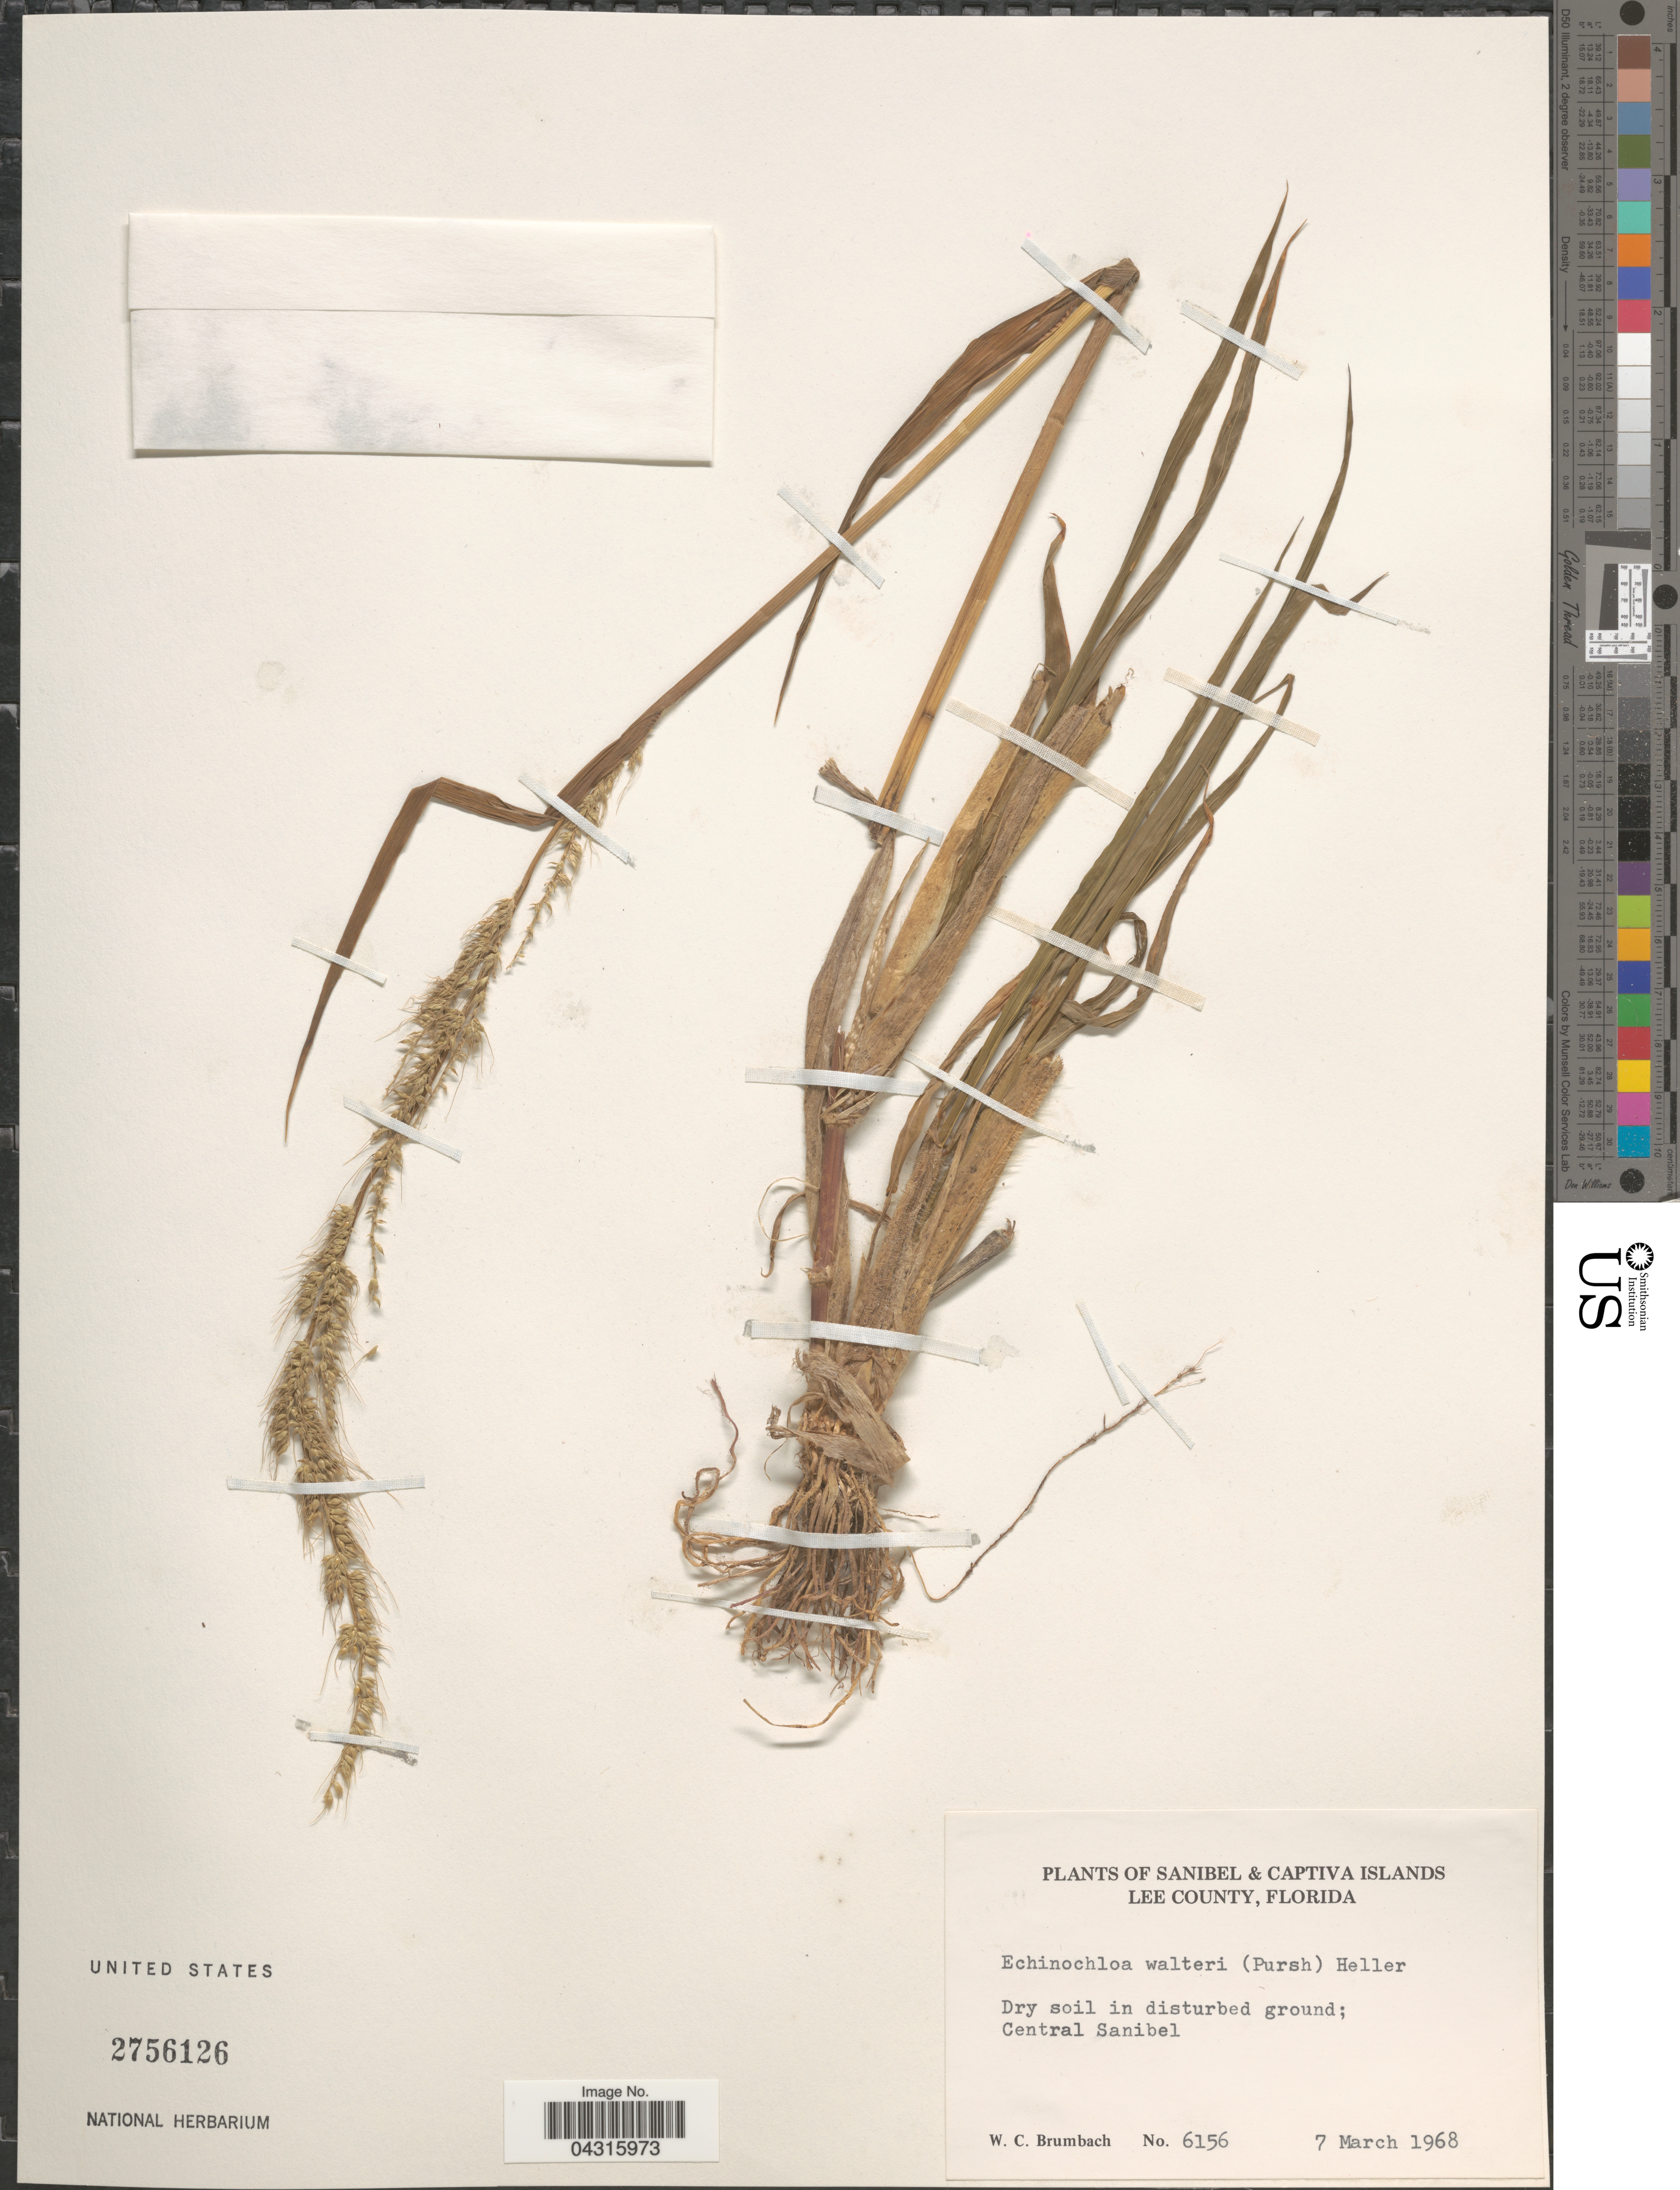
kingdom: Plantae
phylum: Tracheophyta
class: Liliopsida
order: Poales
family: Poaceae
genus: Echinochloa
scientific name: Echinochloa walteri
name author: (Pursh) A. Heller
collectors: W. C. Brumbach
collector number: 6156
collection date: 1968-03-07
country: United States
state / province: Florida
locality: Sanibel & Captiva Islands. Lee County. Dry soil in disturbed ground; Central Sanibel.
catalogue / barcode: US 2756126